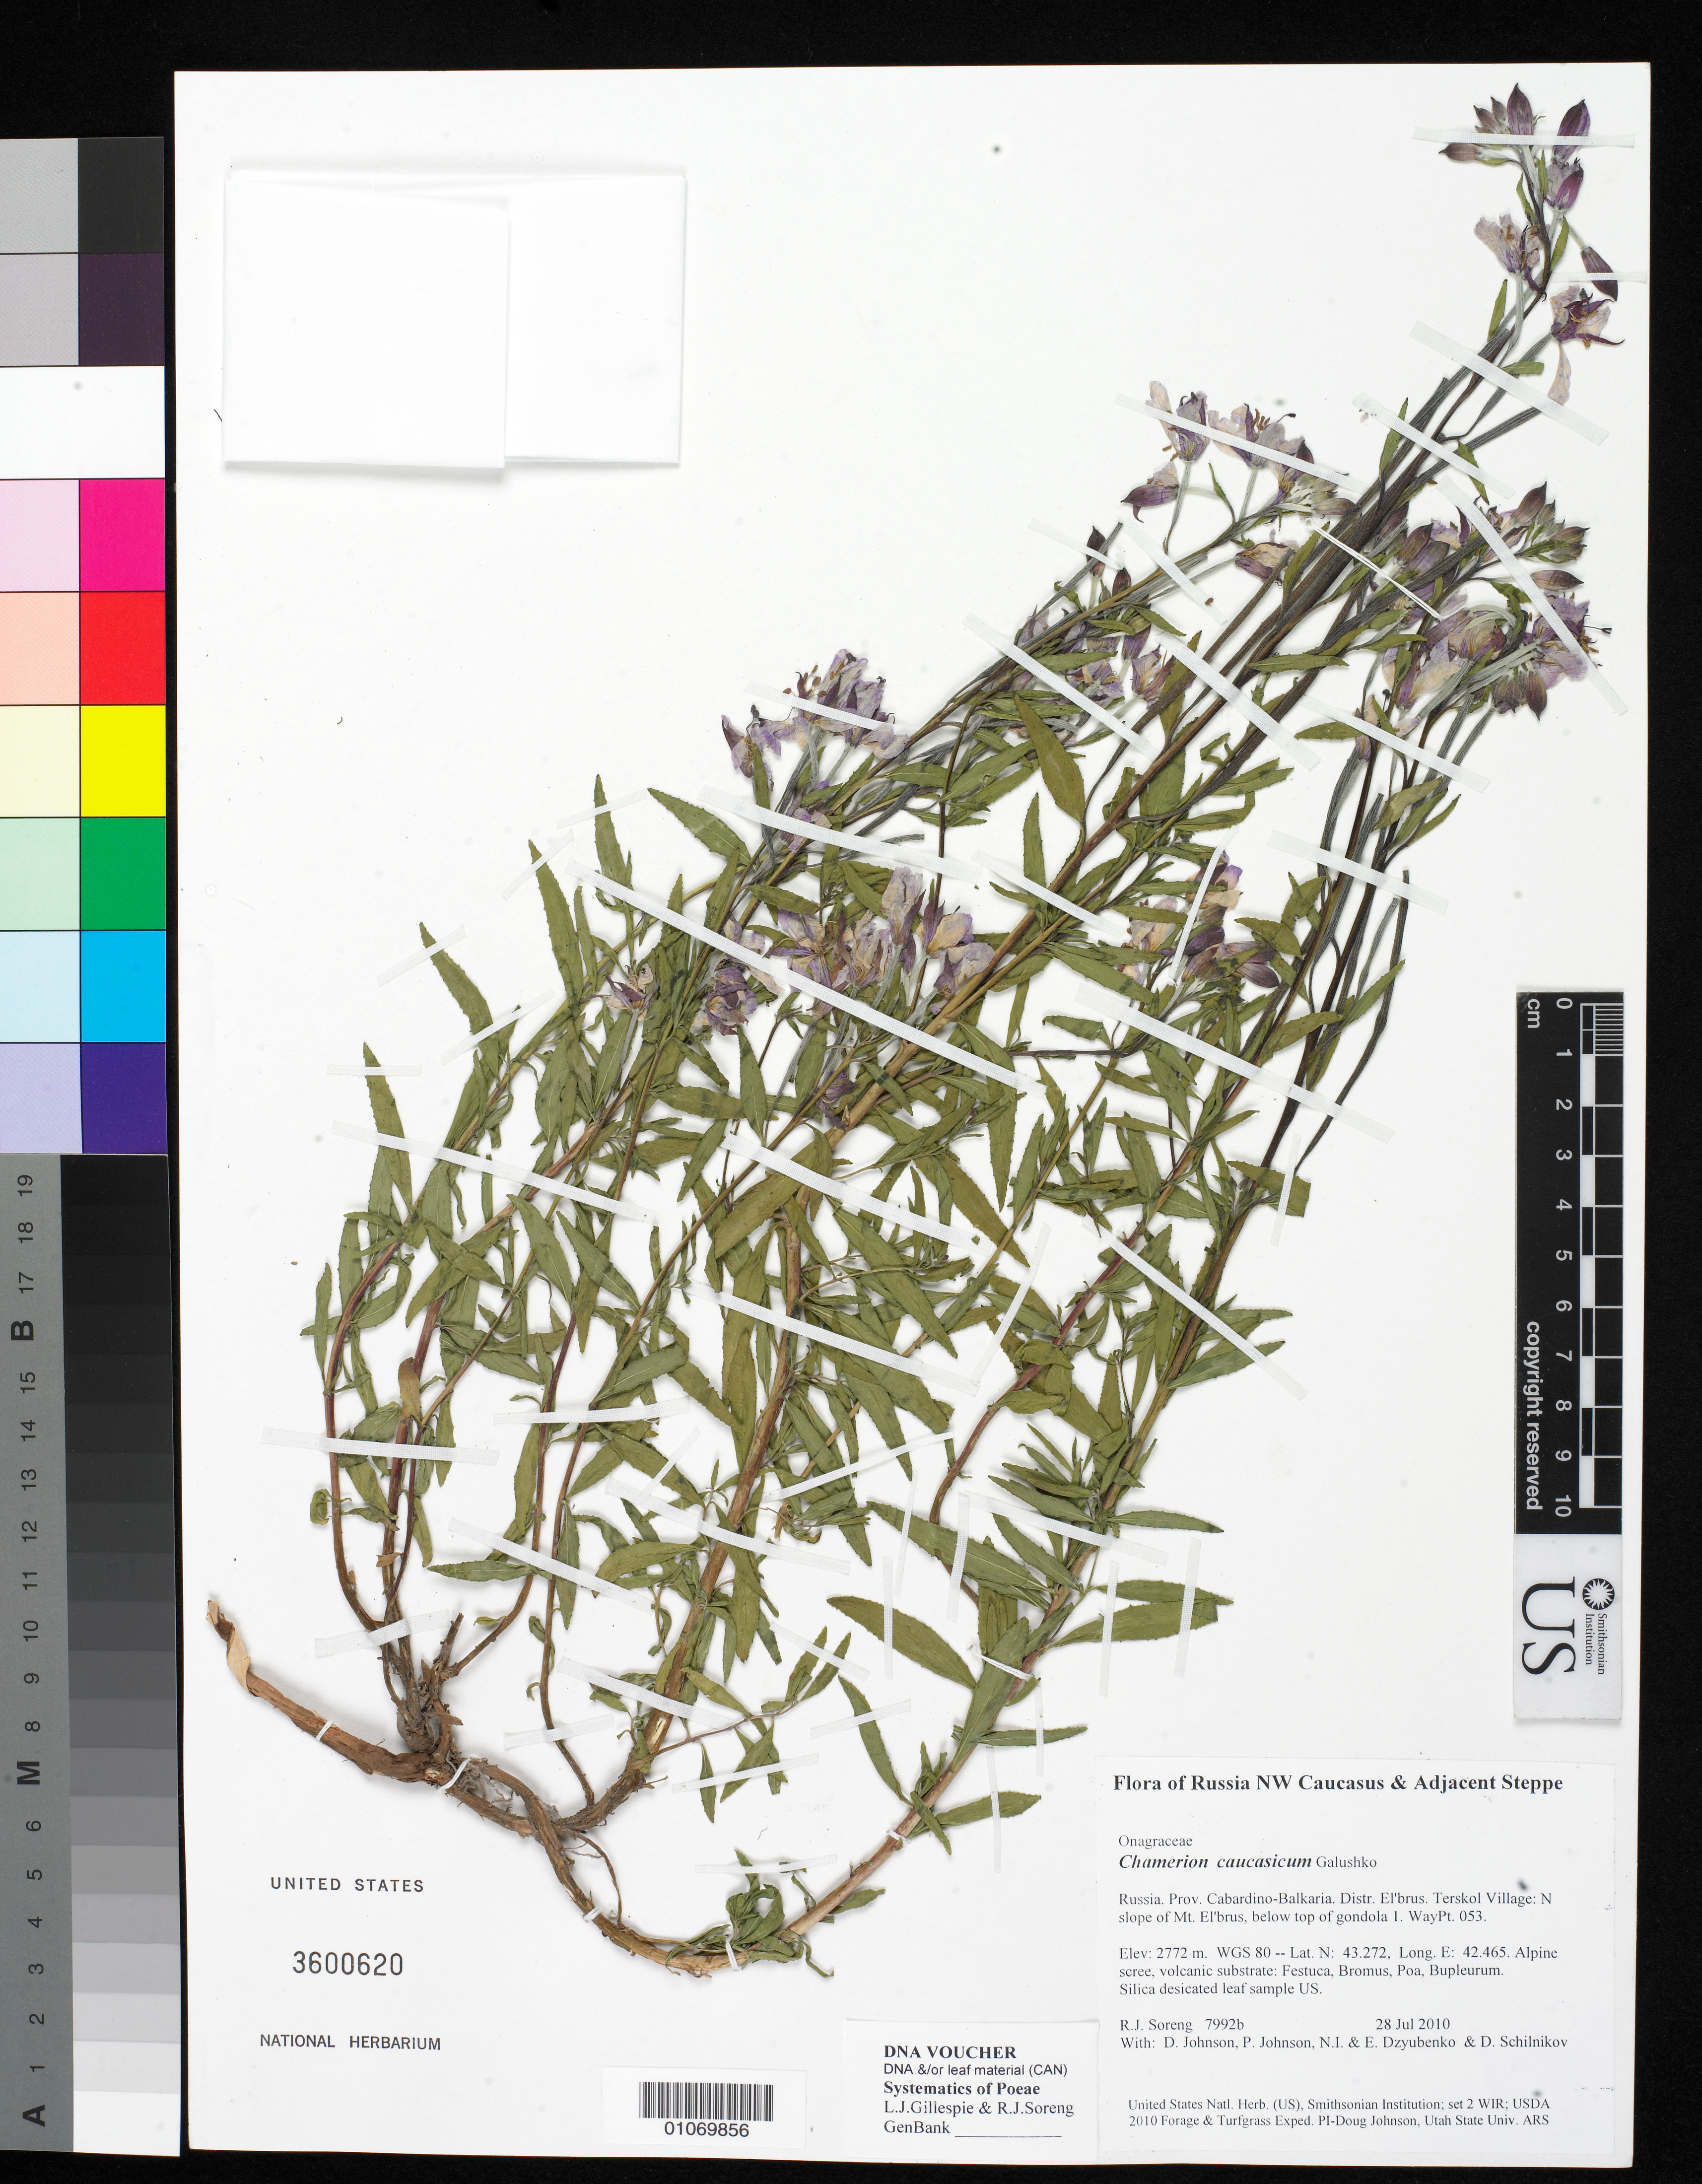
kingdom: Plantae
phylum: Tracheophyta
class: Magnoliopsida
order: Myrtales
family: Onagraceae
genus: Chamaenerion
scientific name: Chamaenerion colchicum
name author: (Albov) Steinb.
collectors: R. J. Soreng, D. Johnson, P. Johnson, N. Dzyubenko, E. Dzyubenko & D. Schilnikov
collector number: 7992-b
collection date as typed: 28 Jul 2010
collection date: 2010-07-28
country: Russian Federation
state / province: Kabardino-Balkar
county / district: El'brus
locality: Terskol Village: N slope of Mt. El'brus, below top of gondola 1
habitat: Alpine scree, volcanic substrate: Festuca, Bromus, Poa, Bupleurum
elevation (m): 2772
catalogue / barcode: US 3600620